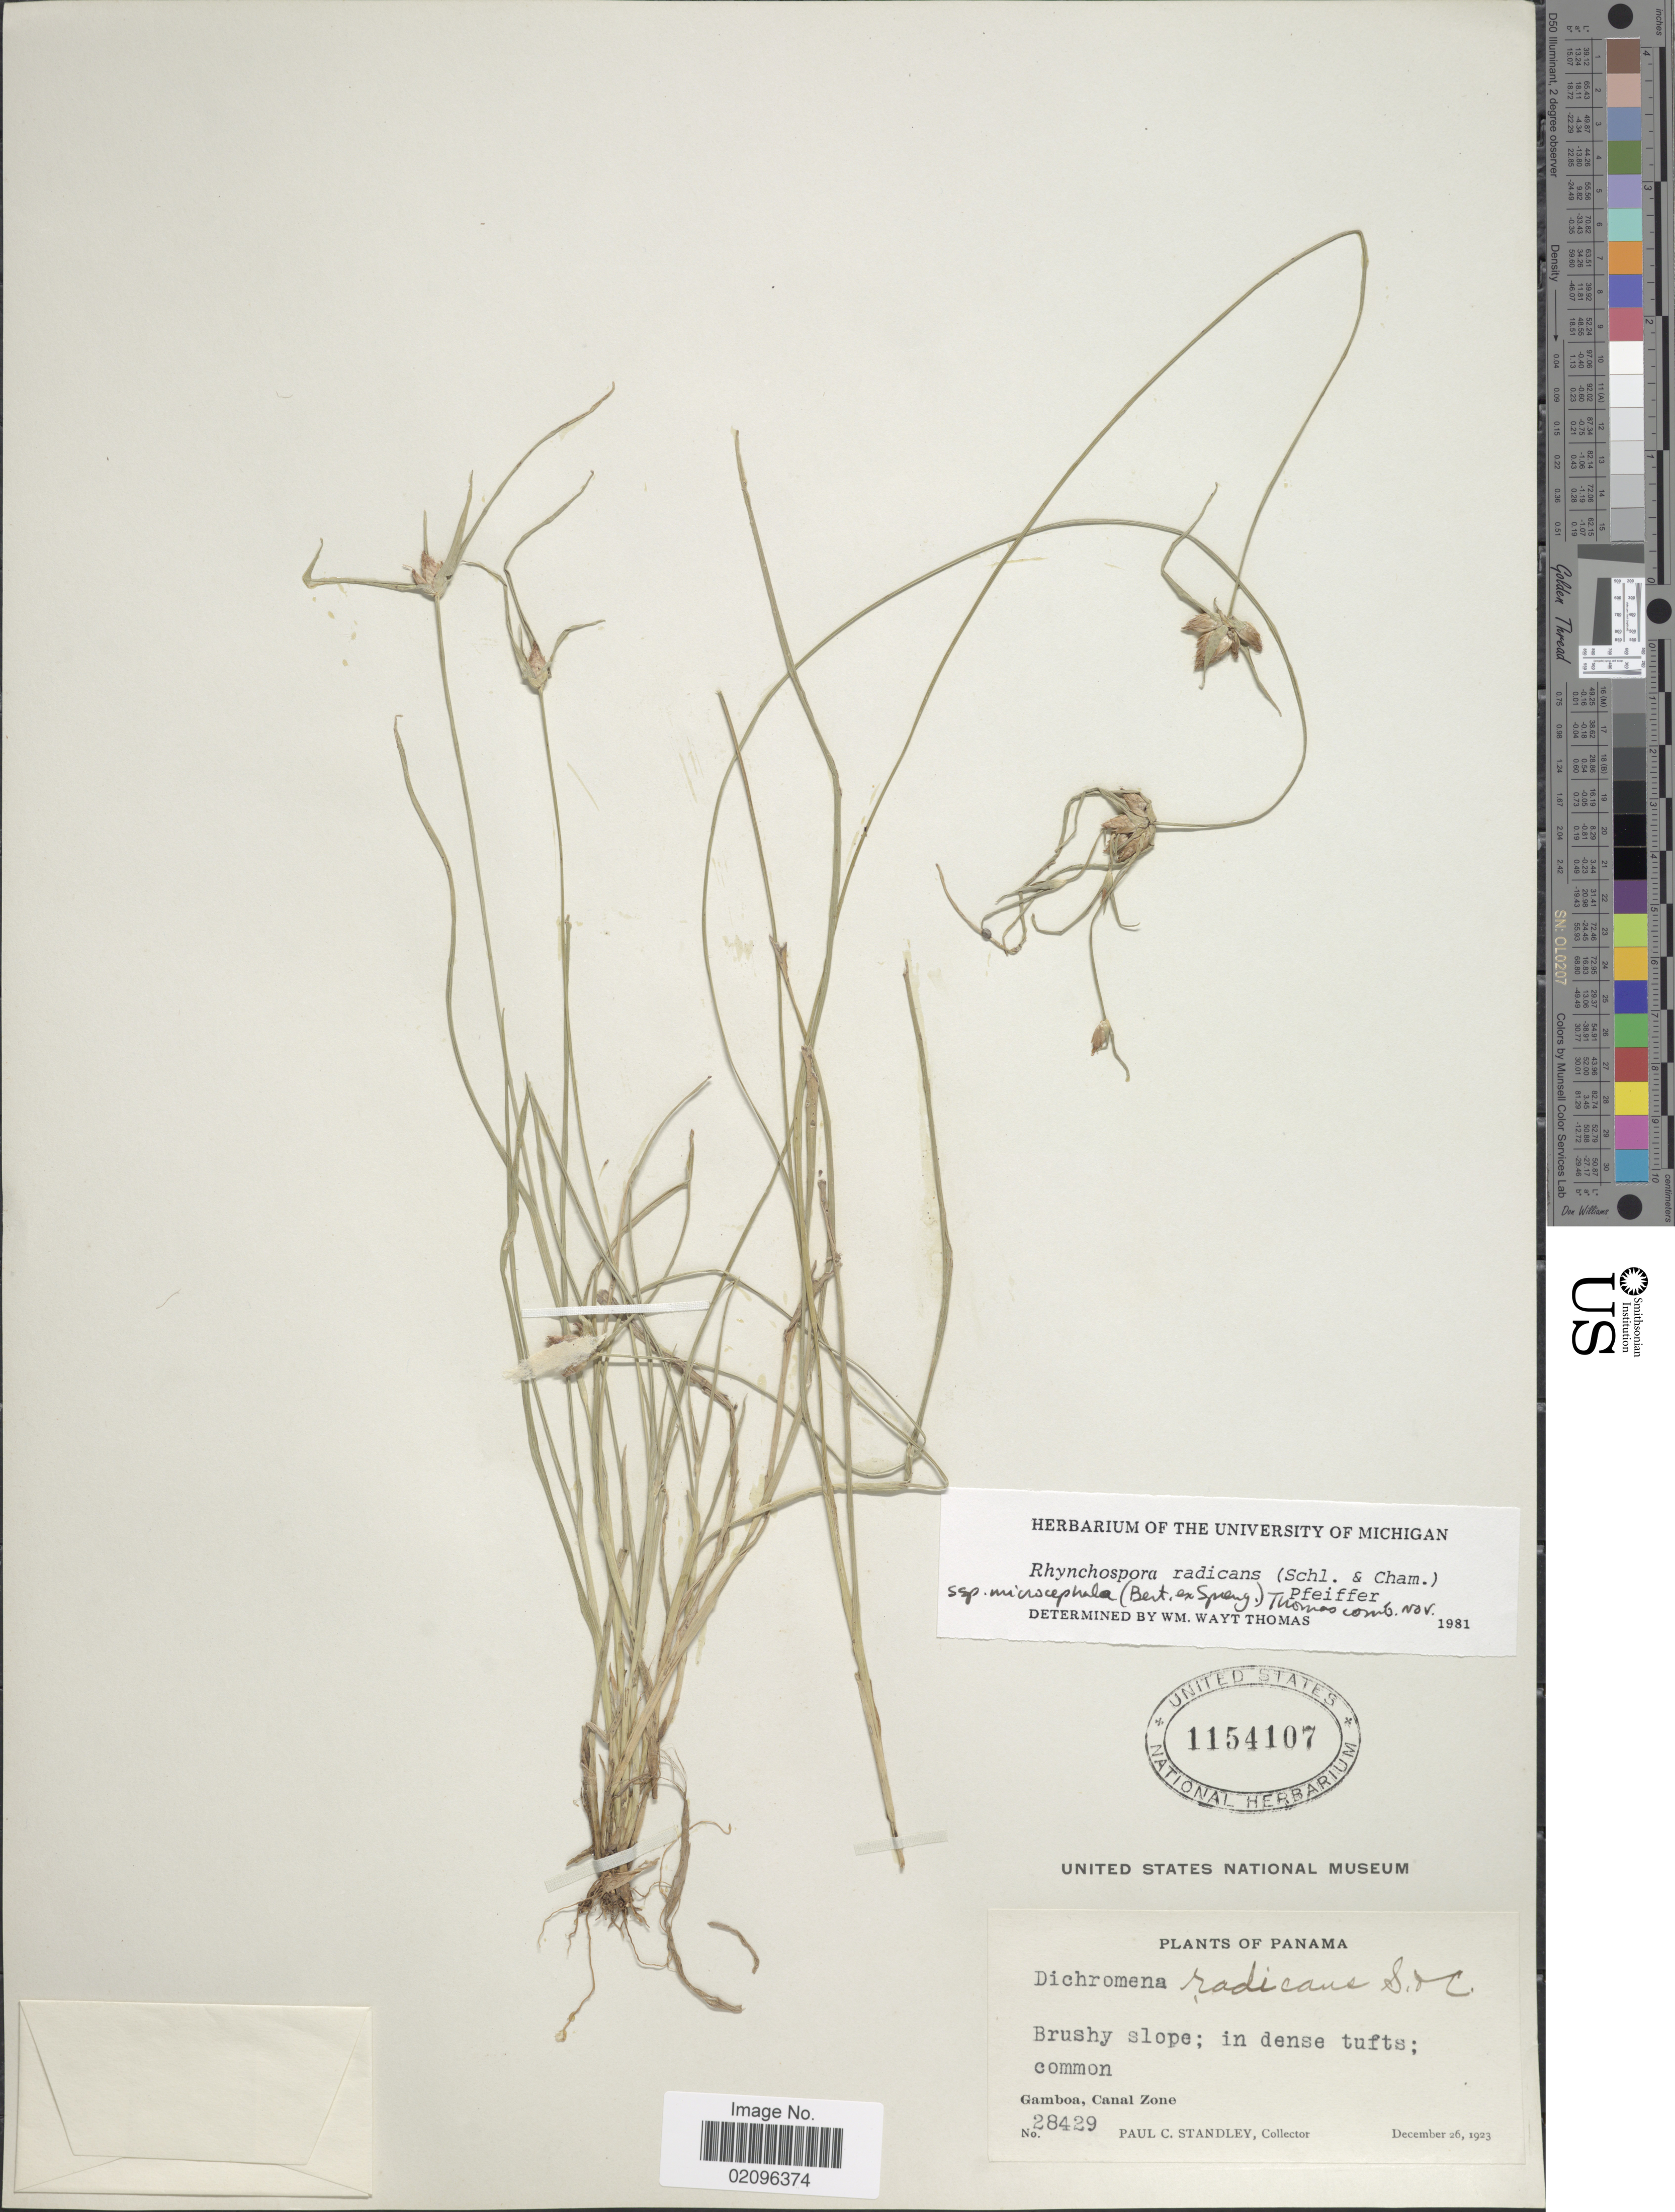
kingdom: Plantae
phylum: Tracheophyta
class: Liliopsida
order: Poales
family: Cyperaceae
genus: Rhynchospora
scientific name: Rhynchospora radicans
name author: (Schltdl. & Cham.) H. Pfeiff.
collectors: P. C. Standley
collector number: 28429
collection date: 1923-12-16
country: Panama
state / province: Colón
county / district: Canal Zone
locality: Gamboa, Canal Zone.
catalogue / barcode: US 1154107